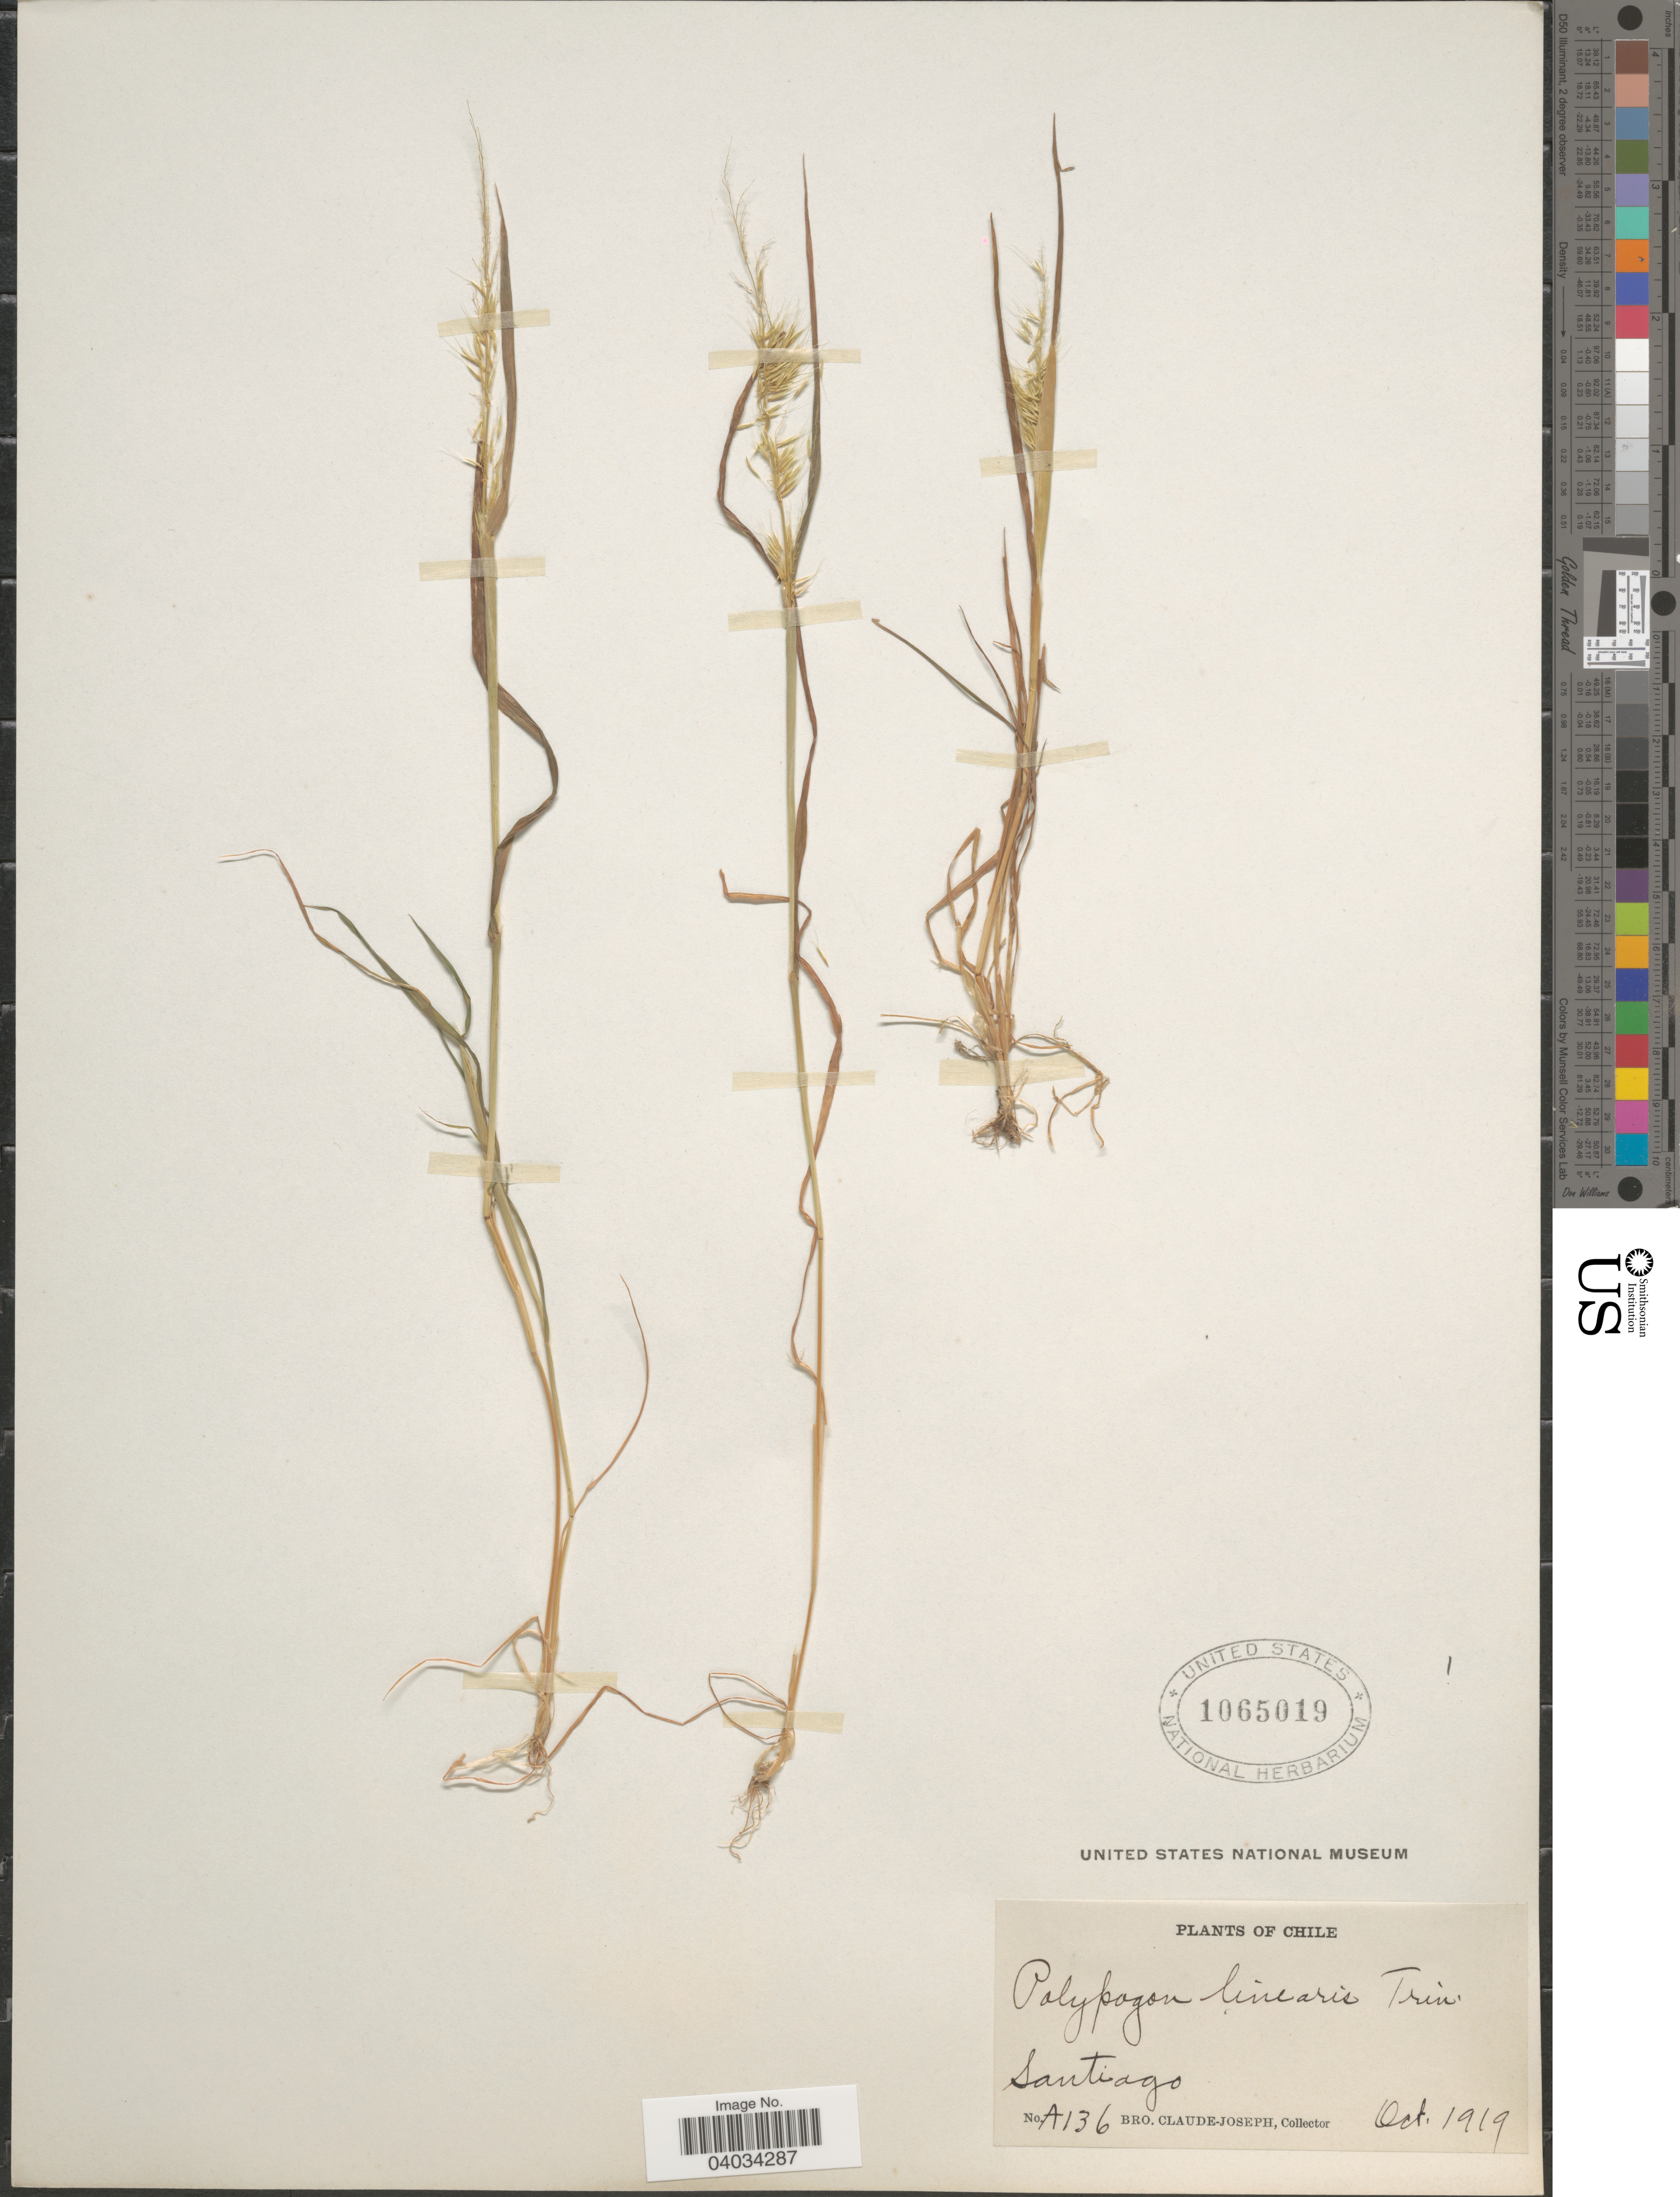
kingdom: Plantae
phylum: Tracheophyta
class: Liliopsida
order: Poales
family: Poaceae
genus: Polypogon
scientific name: Polypogon linearis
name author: Trin.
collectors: Bro. Claude-Joseph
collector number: A136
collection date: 1919-10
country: Chile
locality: Santiago.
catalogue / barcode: US 1065019